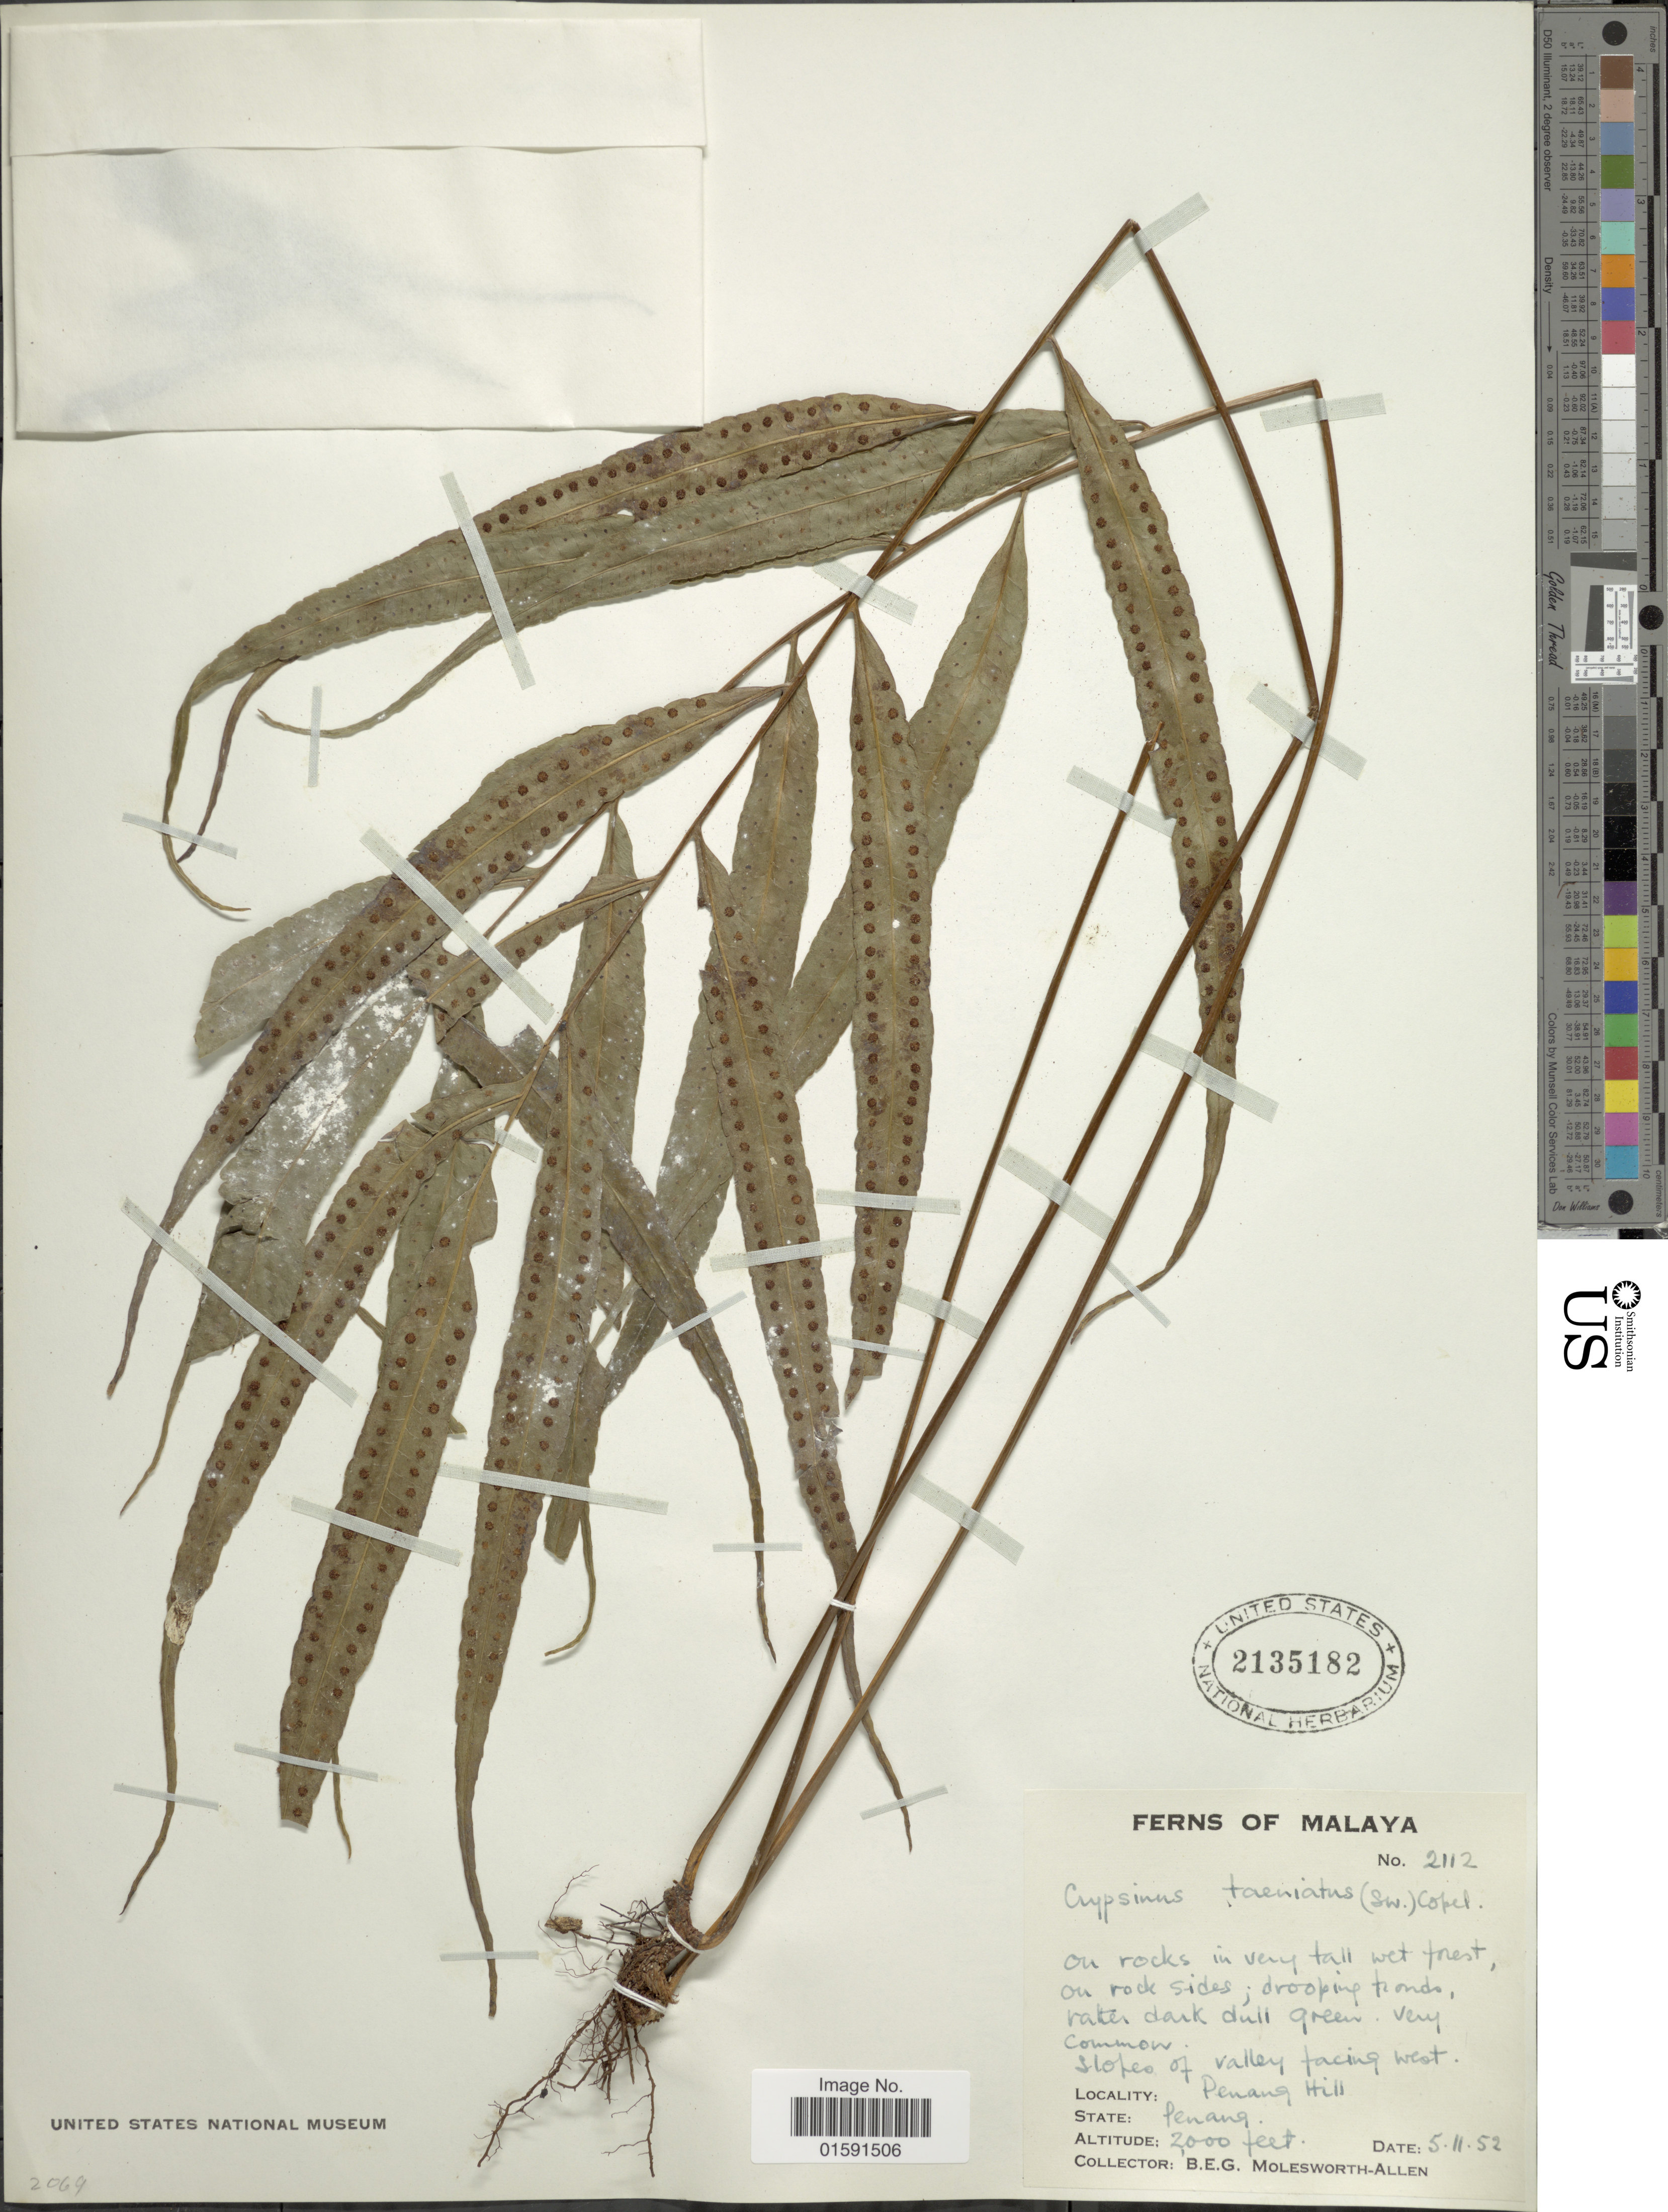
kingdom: Plantae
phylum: Tracheophyta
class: Polypodiopsida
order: Polypodiales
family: Polypodiaceae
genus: Selliguea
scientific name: Selliguea taeniata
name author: Parris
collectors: B. E. G. Molesworth-Allen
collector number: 2112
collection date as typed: Transcribed d/m/y: 5/11/52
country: Malaysia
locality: Penang Hill, Penang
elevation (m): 610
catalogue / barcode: US 2135182